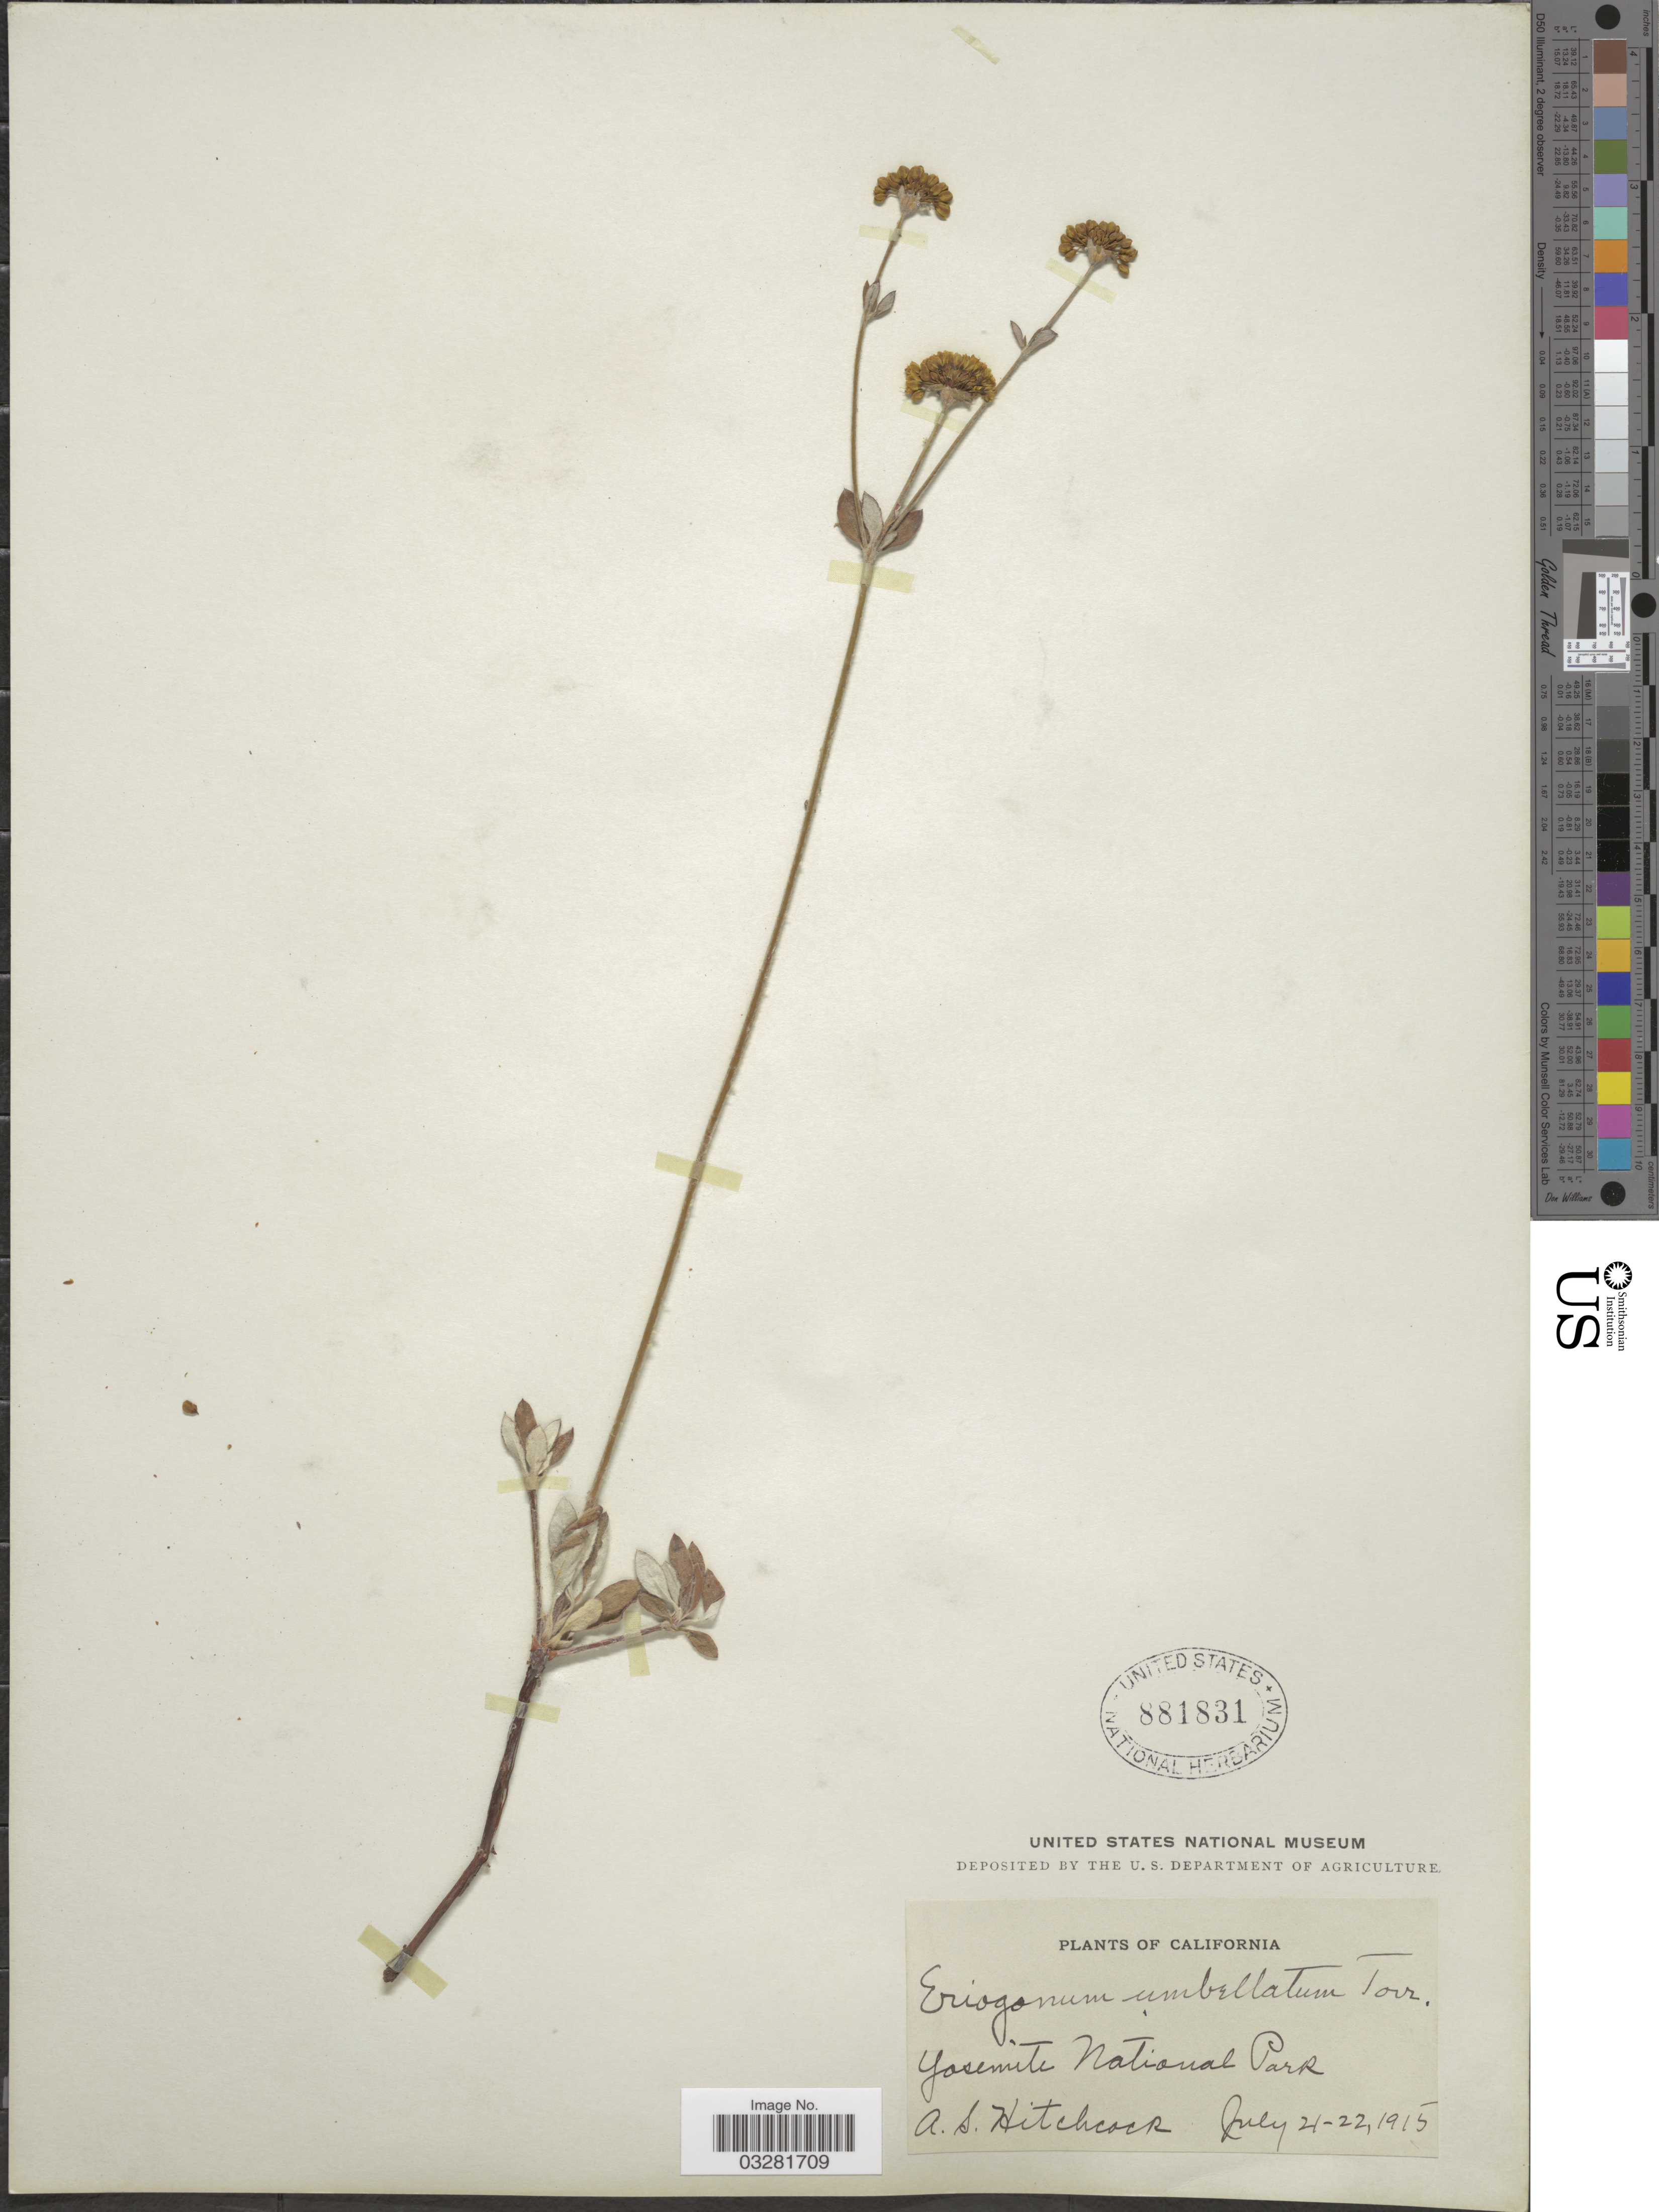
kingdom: Plantae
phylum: Tracheophyta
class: Magnoliopsida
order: Caryophyllales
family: Polygonaceae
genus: Eriogonum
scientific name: Eriogonum umbellatum var. stellatum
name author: (Benth.) M.E. Jones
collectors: A. S. Hitchcock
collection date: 1915-07-21/1915-07-22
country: United States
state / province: California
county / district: Mariposa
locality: Yosemite National Park.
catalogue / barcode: US 881831